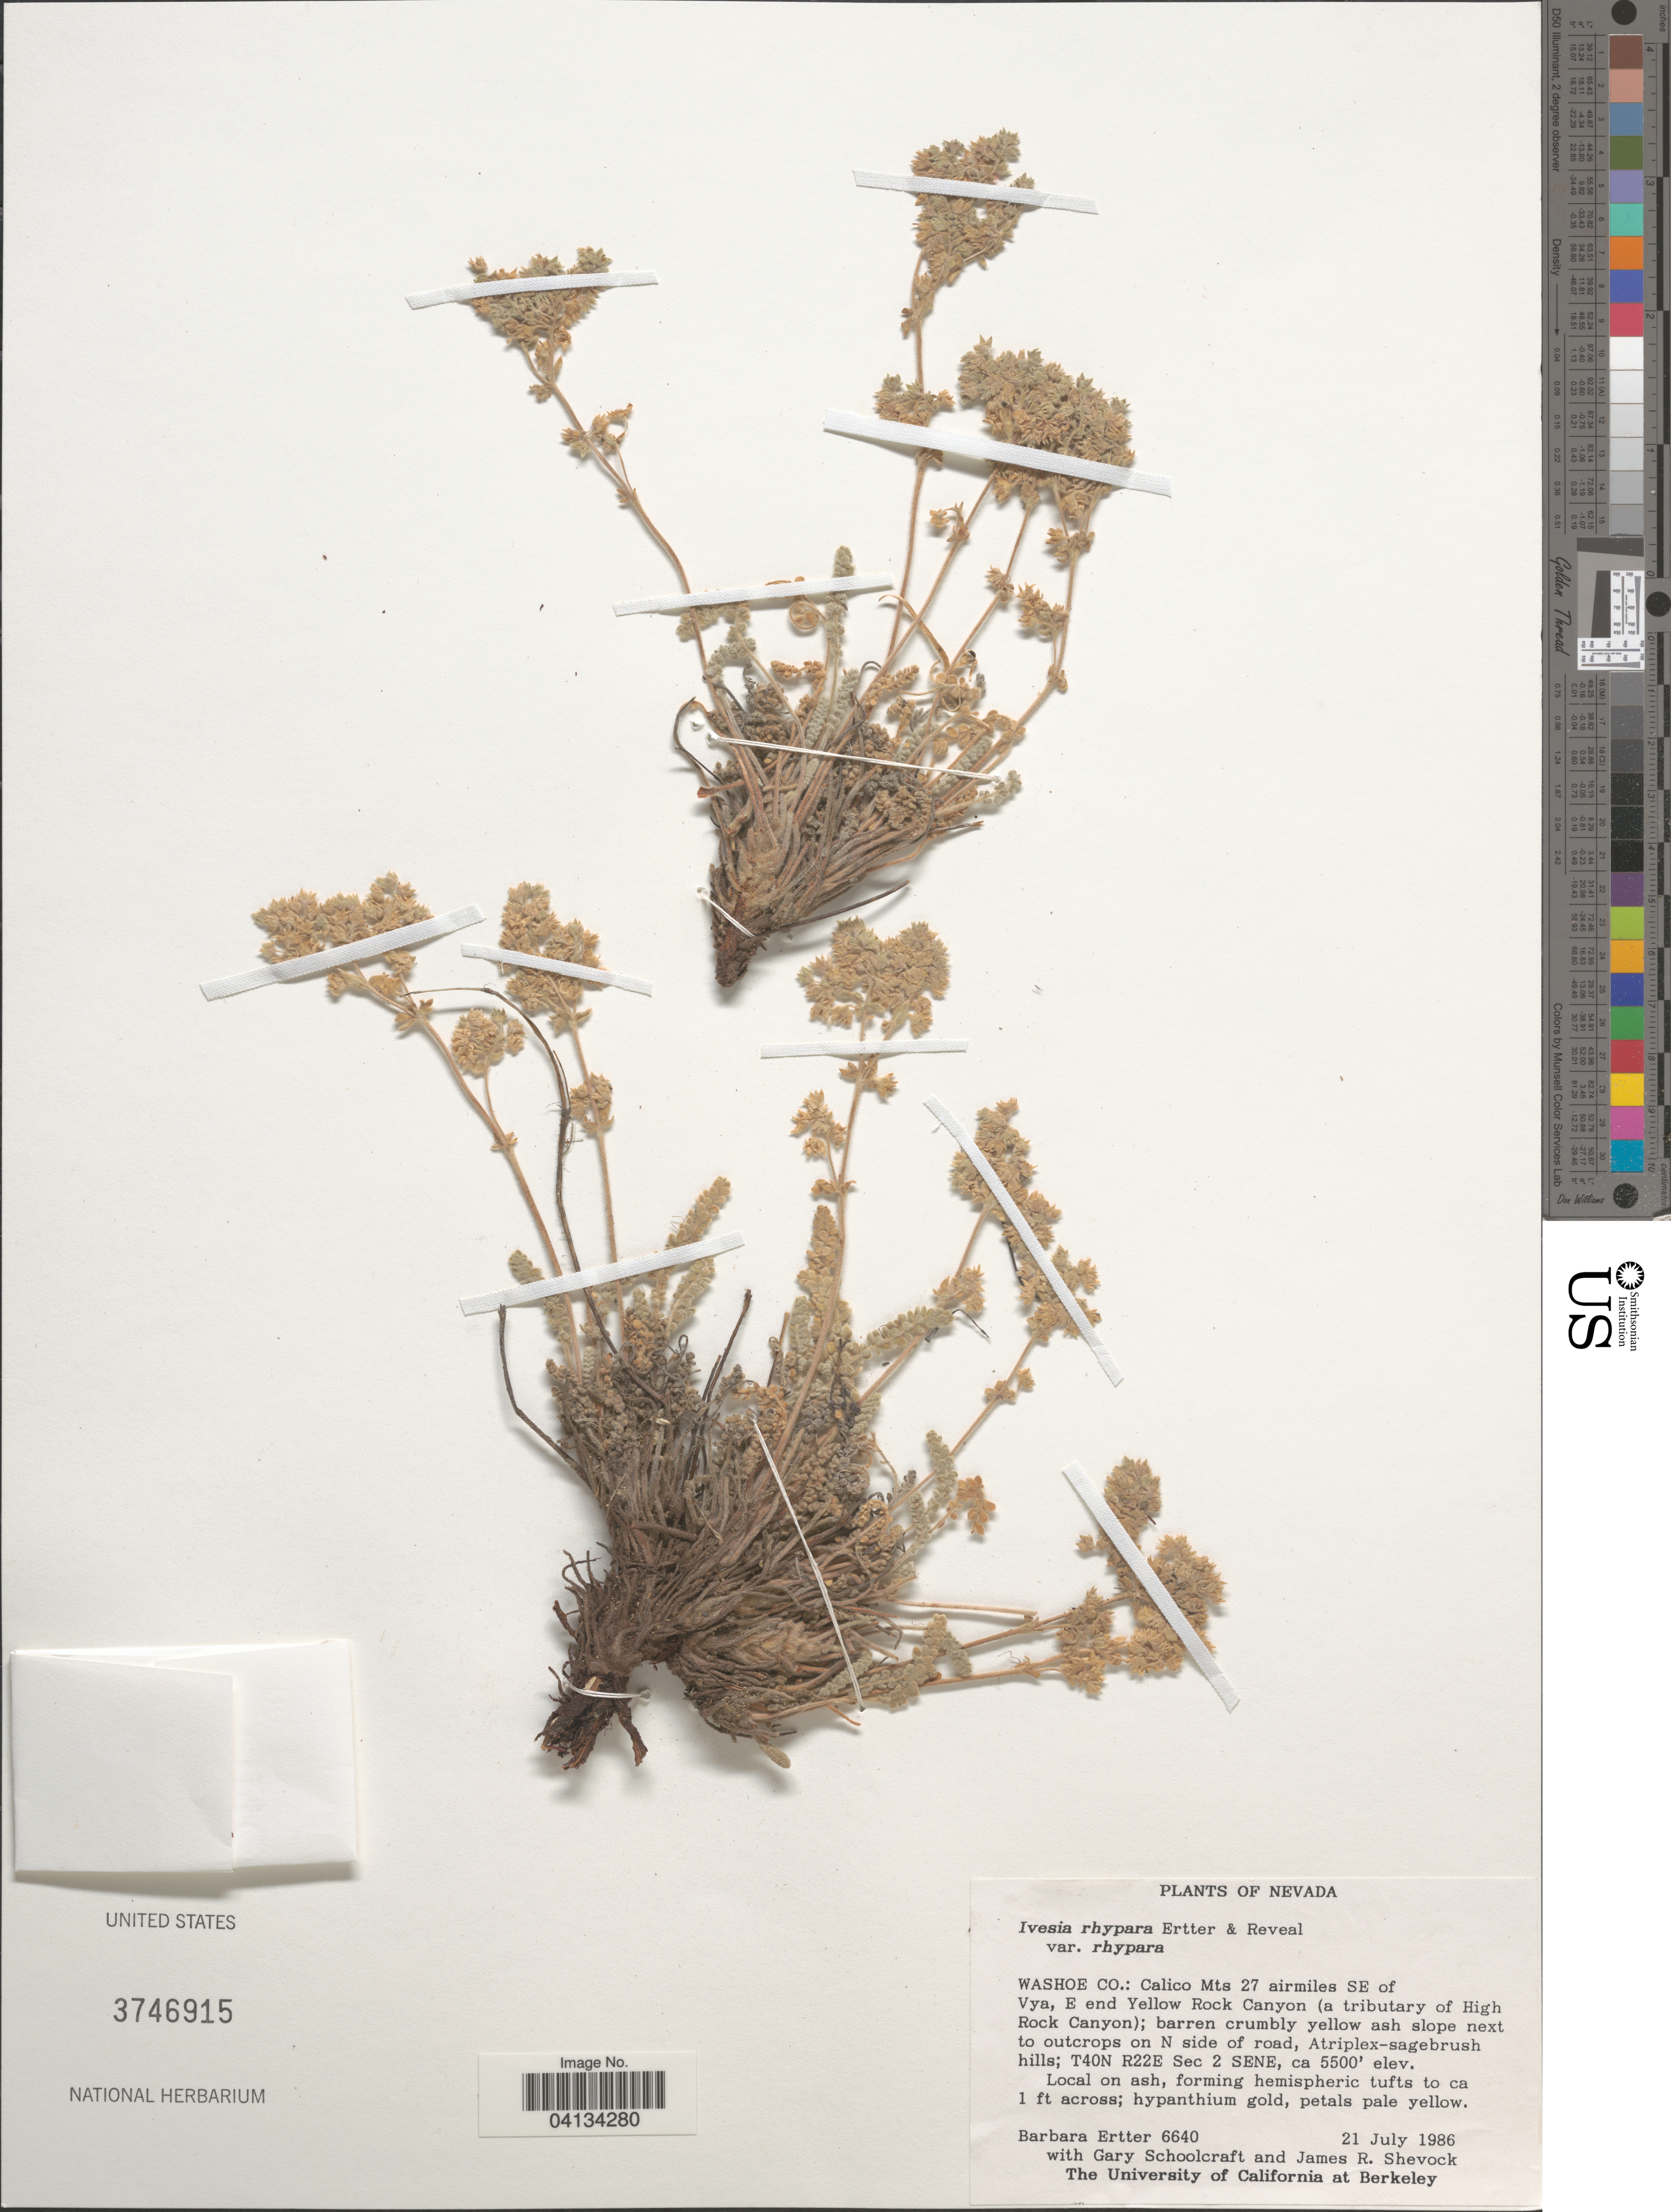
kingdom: Plantae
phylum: Tracheophyta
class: Magnoliopsida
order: Rosales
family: Rosaceae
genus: Potentilla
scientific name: Potentilla rhypara var. rhypara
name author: (Ertter & Reveal) Mosyakin & Shiyan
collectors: B. Ertter, Schoolcraft & J. R. Shevock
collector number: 6640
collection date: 1986-07-21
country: United States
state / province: Nevada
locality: Washoe Co.: Calico Mts 27 airmiles SE of Vya, E end Yellow Rock Canyon (a tributary of High Rock Canyon); barren crumbly yellow ash slope next to outcrops on N side of road, Atriplex-sagebrush hills; T40N R22E Sec 2 SENE.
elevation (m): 1676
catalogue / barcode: US 3746915